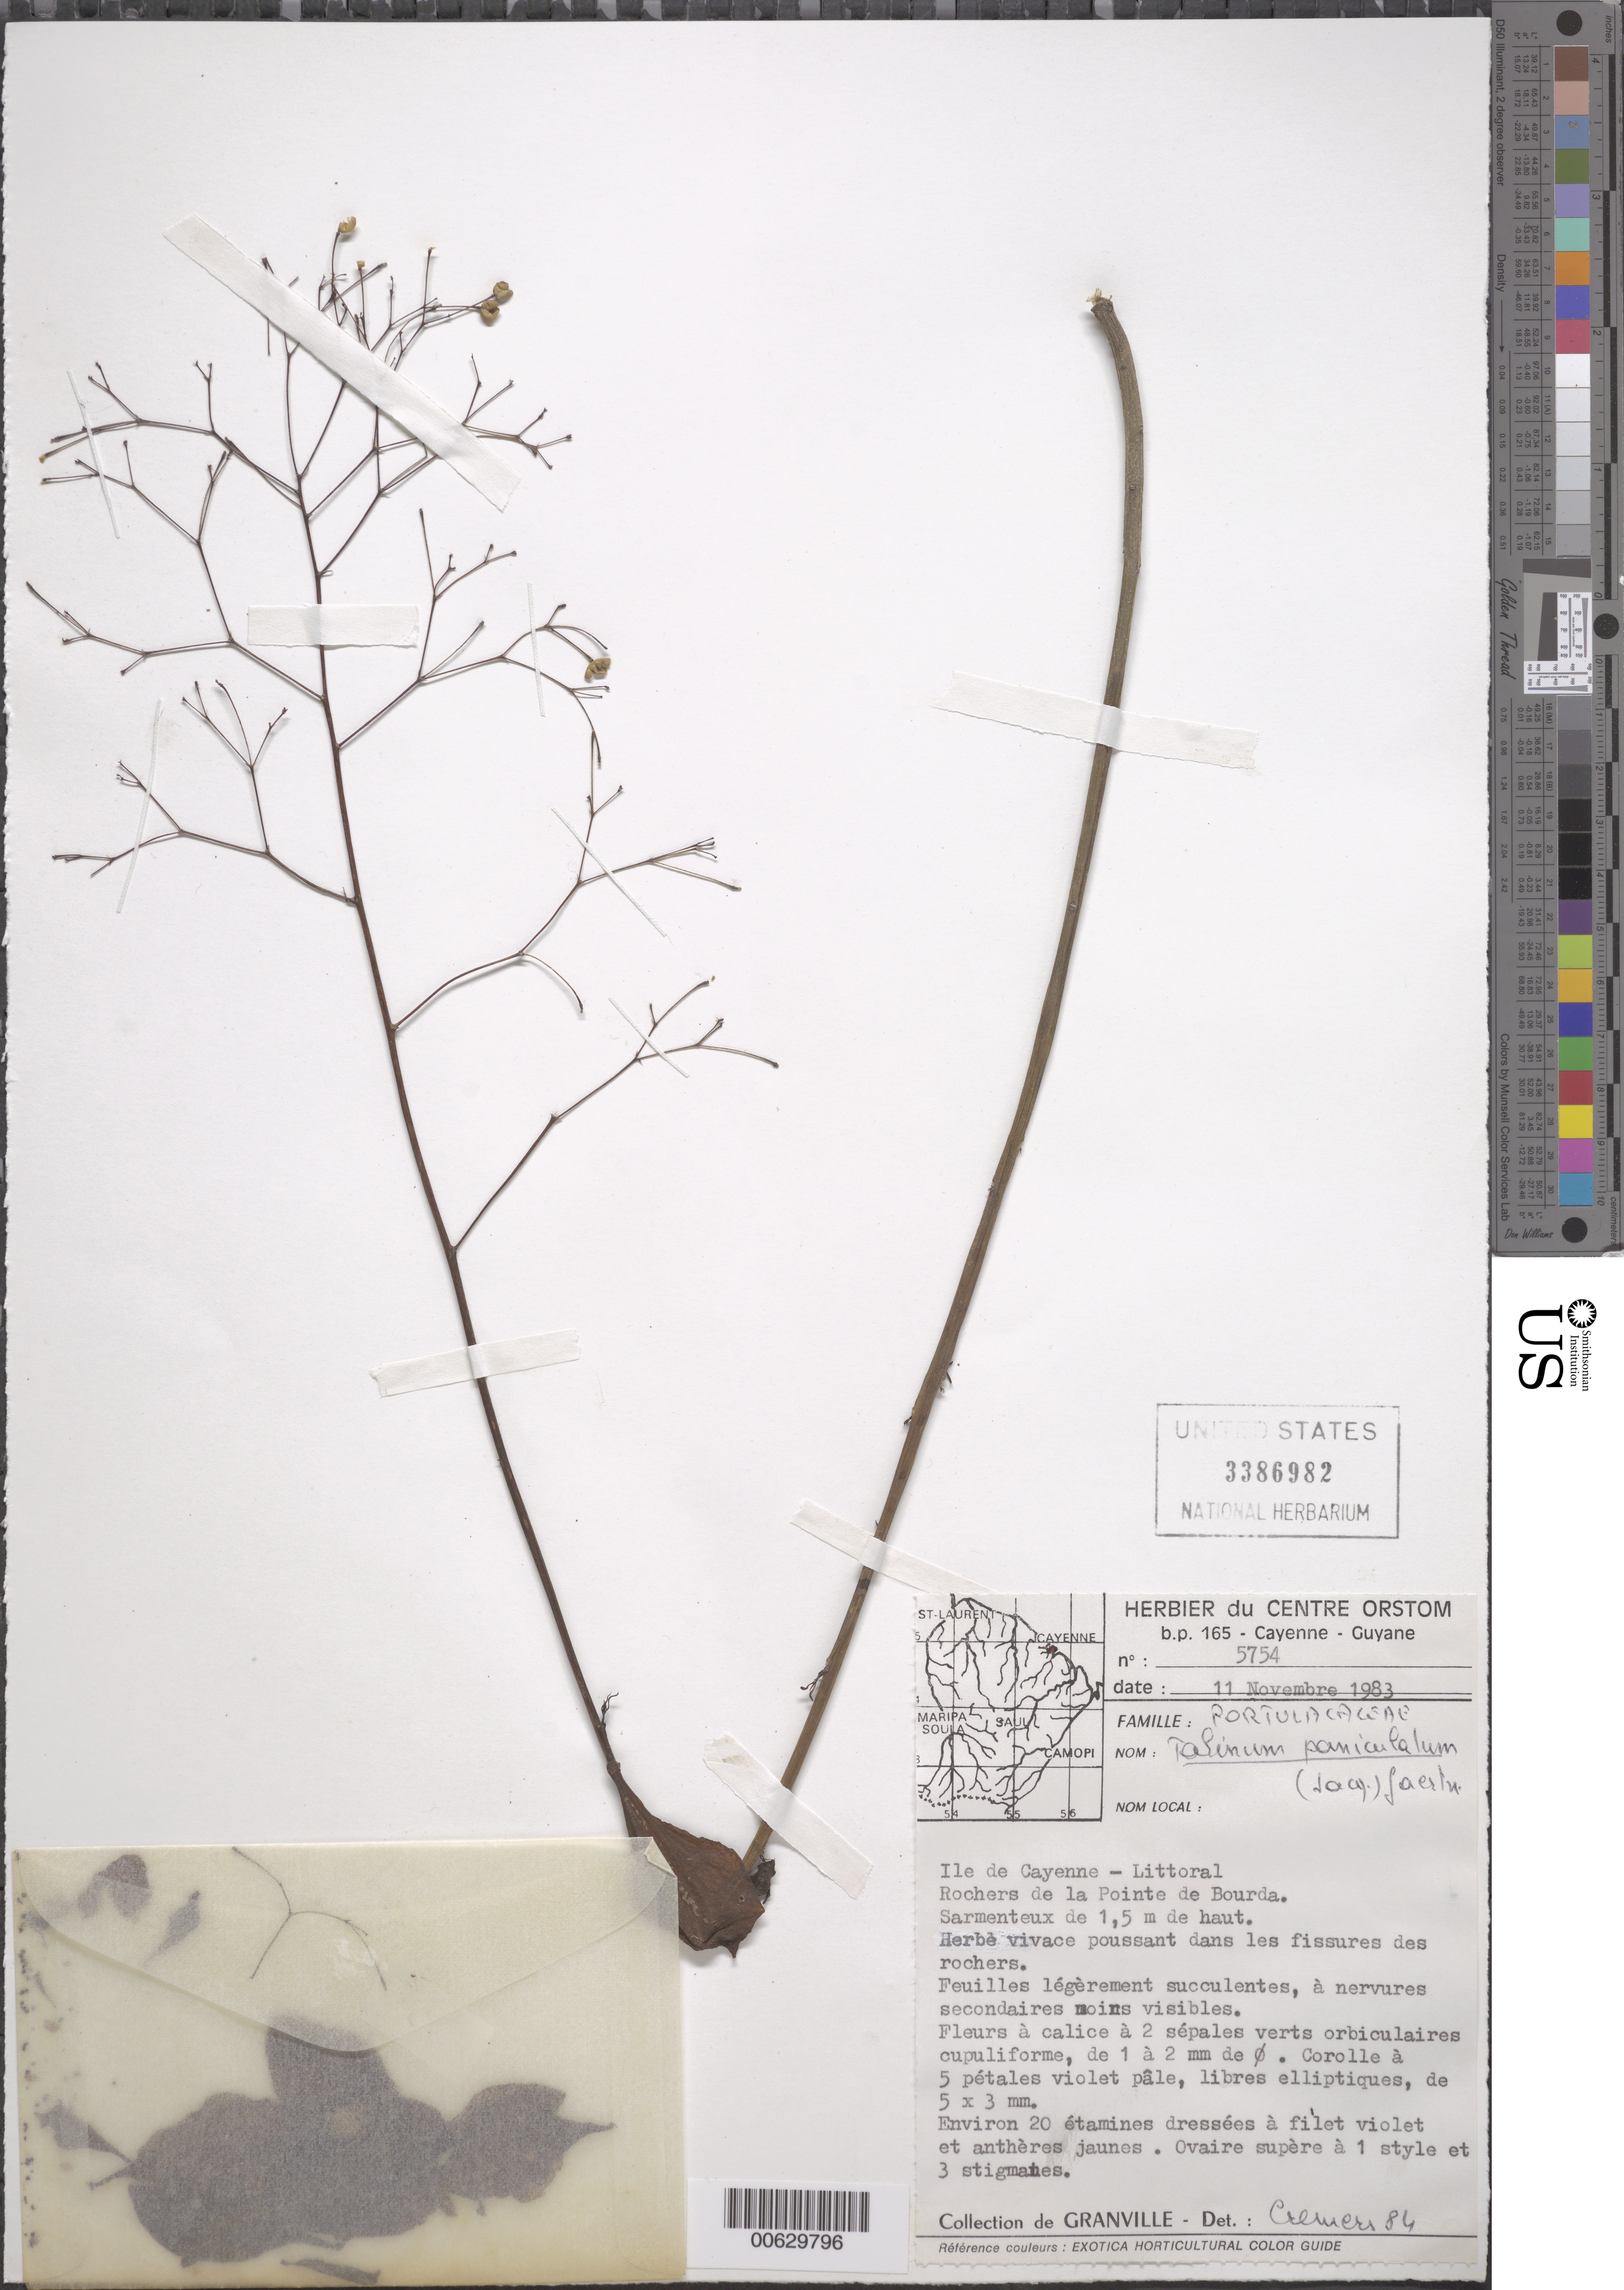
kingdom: Plantae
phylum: Tracheophyta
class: Magnoliopsida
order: Caryophyllales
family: Talinaceae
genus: Talinum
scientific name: Talinum paniculatum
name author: (Jacq.) Gaertn.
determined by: DeFilipps, R. A.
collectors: J.-J. de Granville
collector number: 5754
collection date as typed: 11-Nov-83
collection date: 1983-11-11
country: French Guiana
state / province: Cayenne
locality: Cayenne, littoral de l'Ile, point de Bourda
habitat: Rock fissures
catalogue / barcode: US 3386982